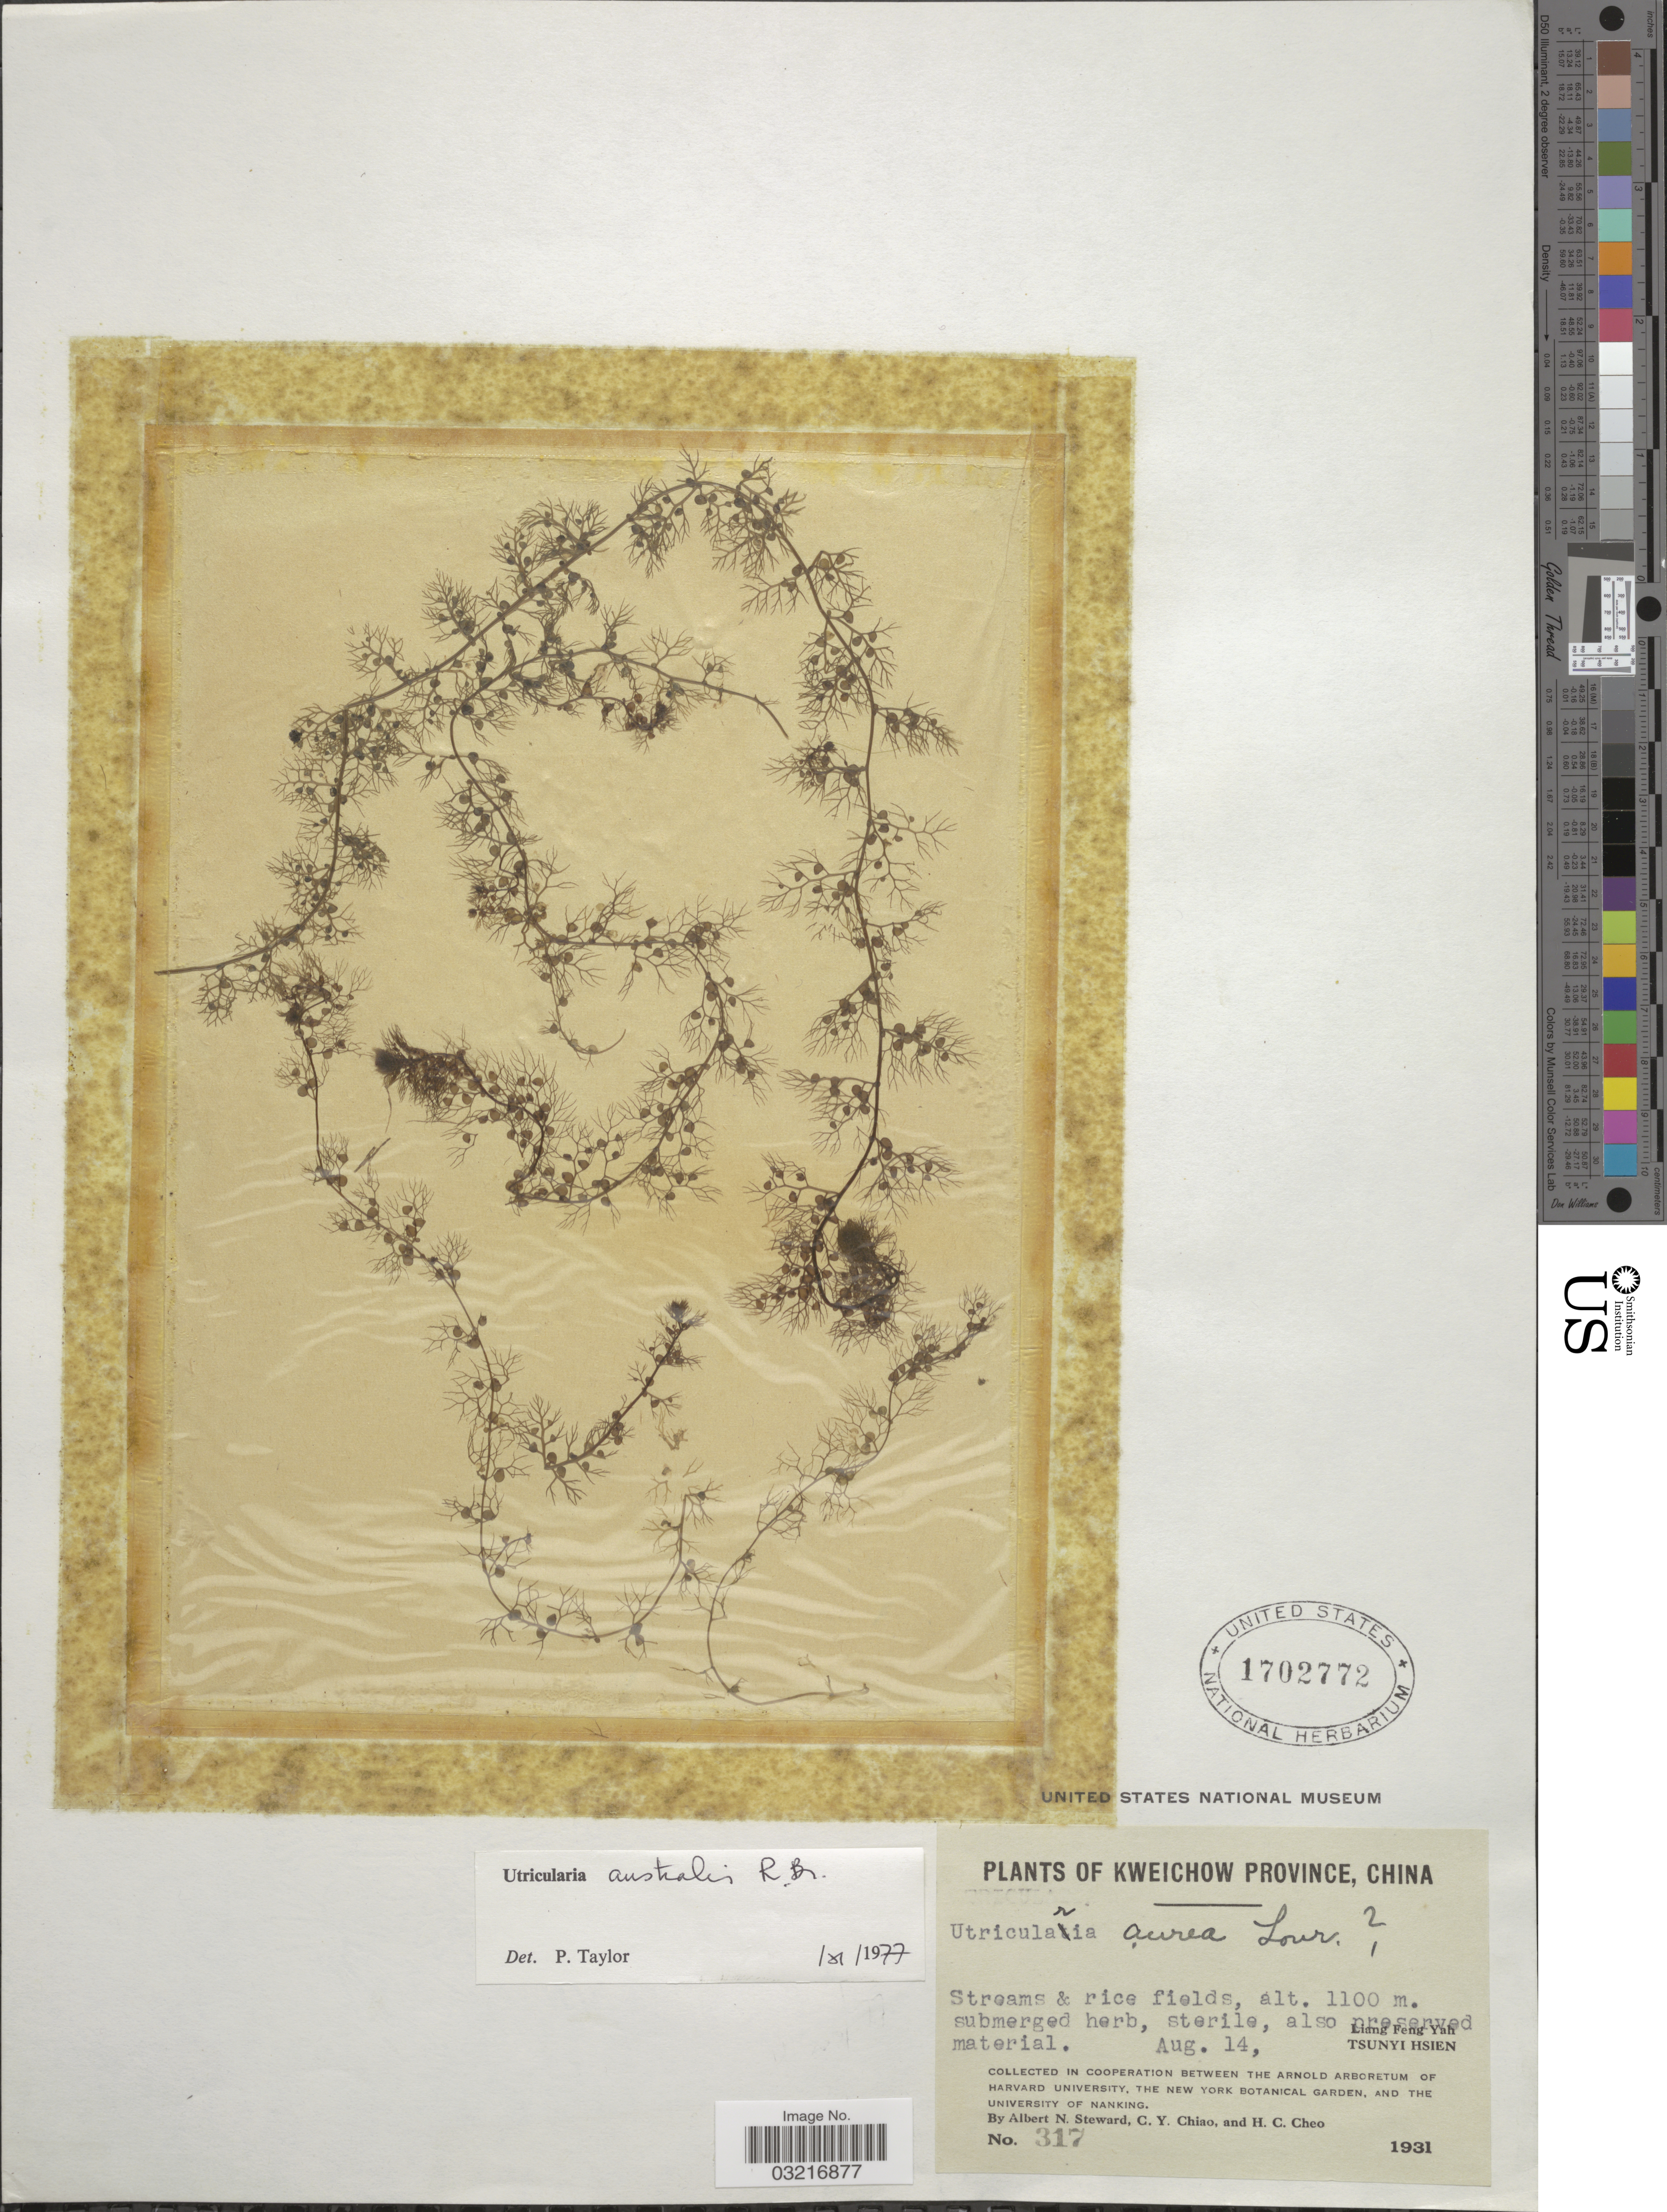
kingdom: Plantae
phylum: Tracheophyta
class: Magnoliopsida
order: Lamiales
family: Lentibulariaceae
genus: Utricularia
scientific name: Utricularia australis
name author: R. Br.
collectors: A. N. Steward, C. Y. Chiao & H. Cheo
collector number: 317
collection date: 1931-08-14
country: China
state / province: Guizhou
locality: Kweichow Province, Liang Feng Yah, Tsunyi Hsien.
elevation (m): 1100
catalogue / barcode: US 1702772